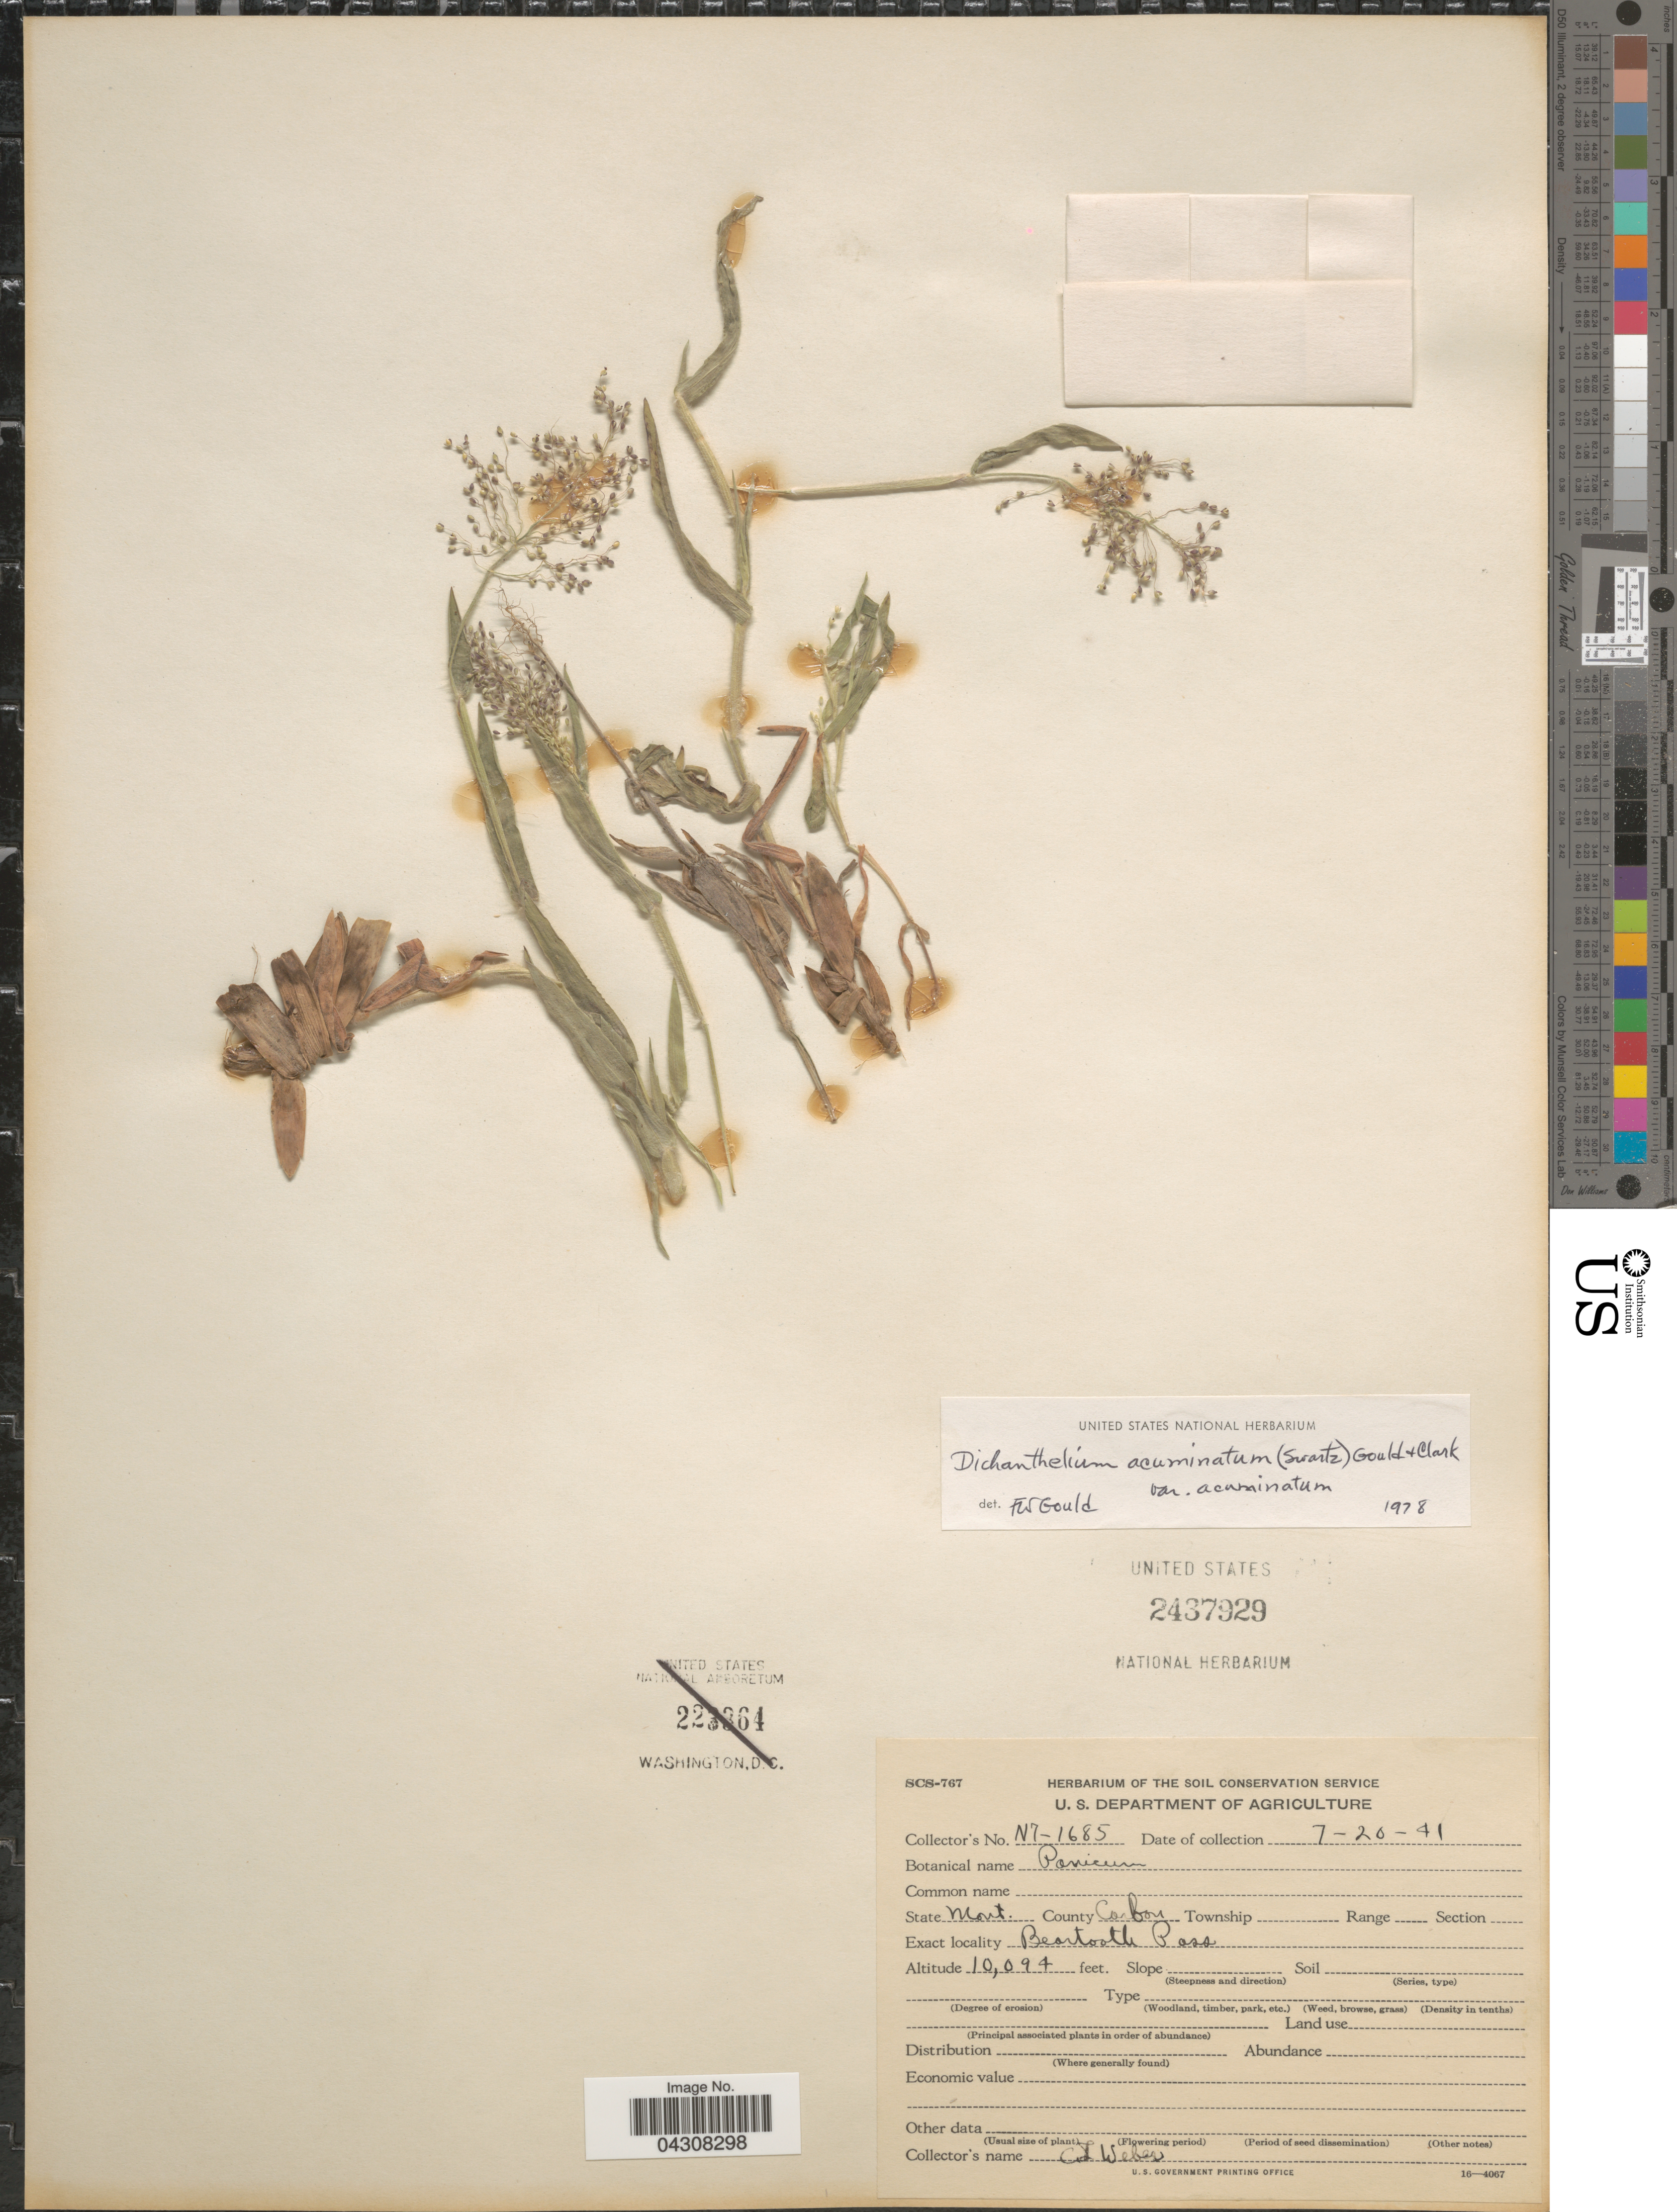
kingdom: Plantae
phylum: Tracheophyta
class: Liliopsida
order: Poales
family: Poaceae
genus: Dichanthelium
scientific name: Dichanthelium acuminatum var. acuminatum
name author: (Sw.) Gould & C.A. Clark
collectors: C. I. Weber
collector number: N7-1685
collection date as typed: Transcribed d/m/y: 20/7/41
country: United States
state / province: Montana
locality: County Carbon. Beartooth Pass.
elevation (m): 3077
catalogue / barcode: US 2437929